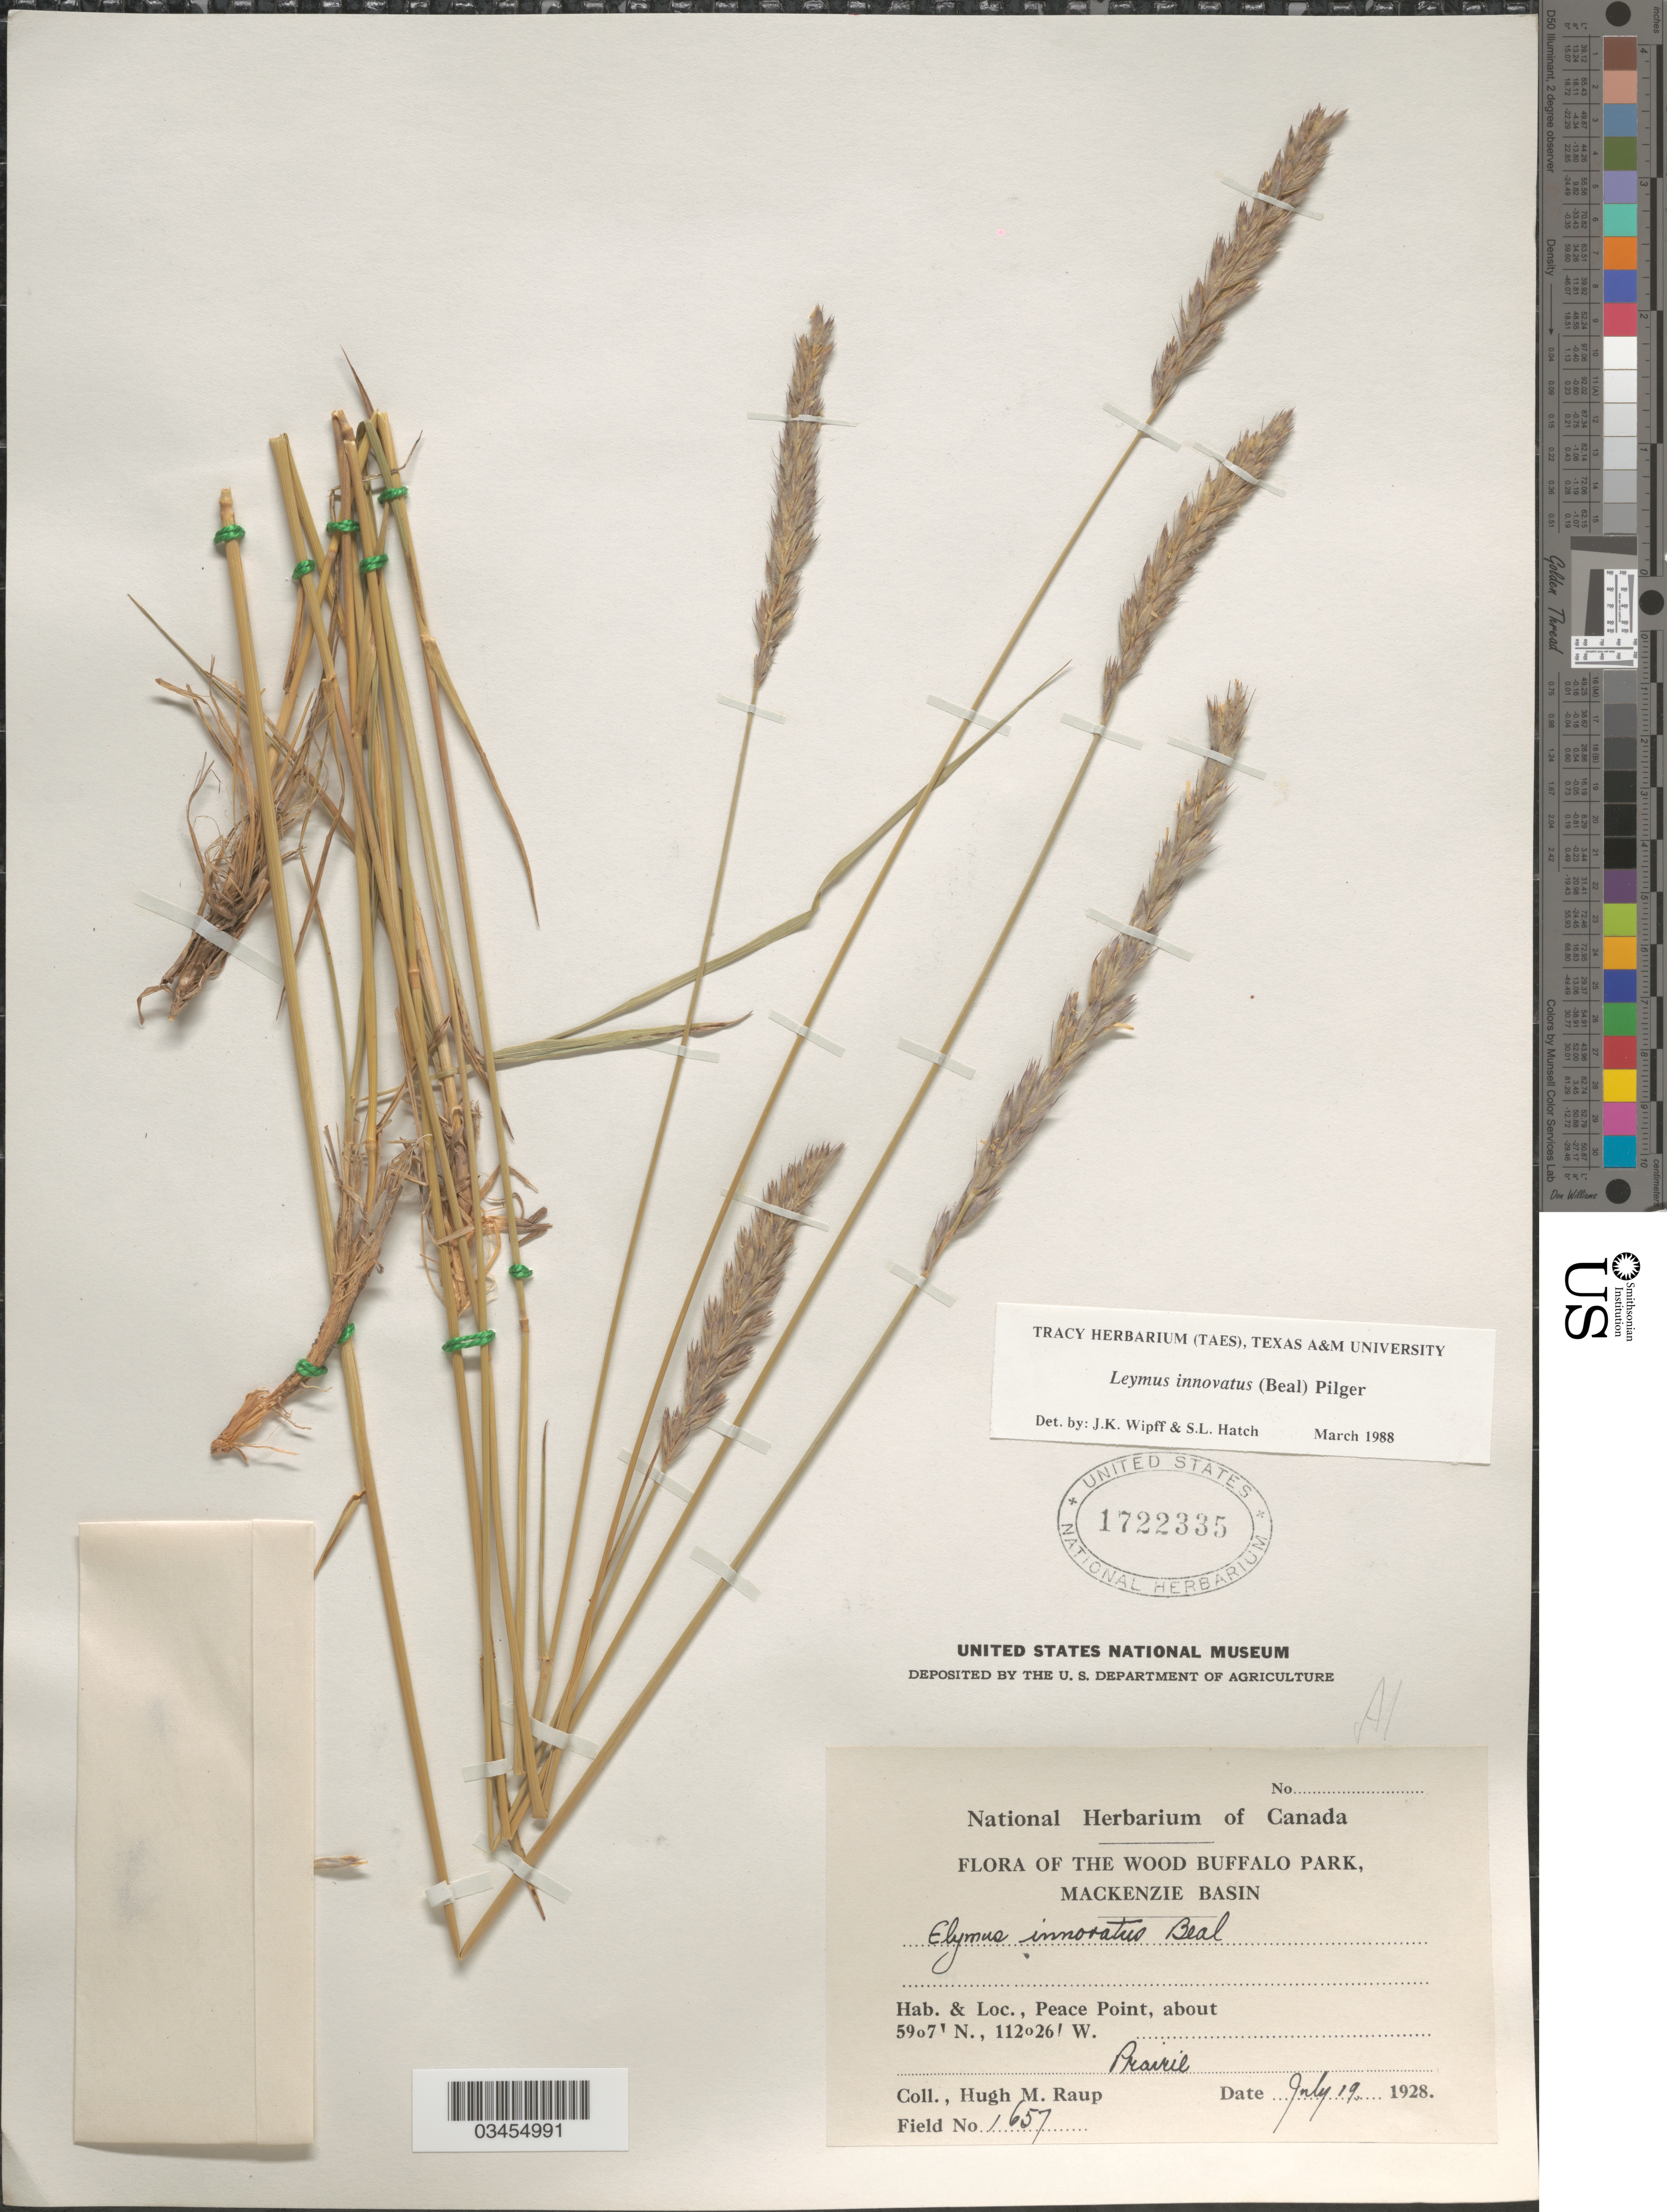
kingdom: Plantae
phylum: Tracheophyta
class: Liliopsida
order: Poales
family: Poaceae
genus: Leymus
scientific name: Leymus innovatus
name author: (W.J. Beal) Pilg.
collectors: H. Raup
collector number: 1657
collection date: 1928-07-19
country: Canada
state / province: Alberta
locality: Wood Buffalo Park, Mackenzie Basin. Peace Point.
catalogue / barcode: US 1722335